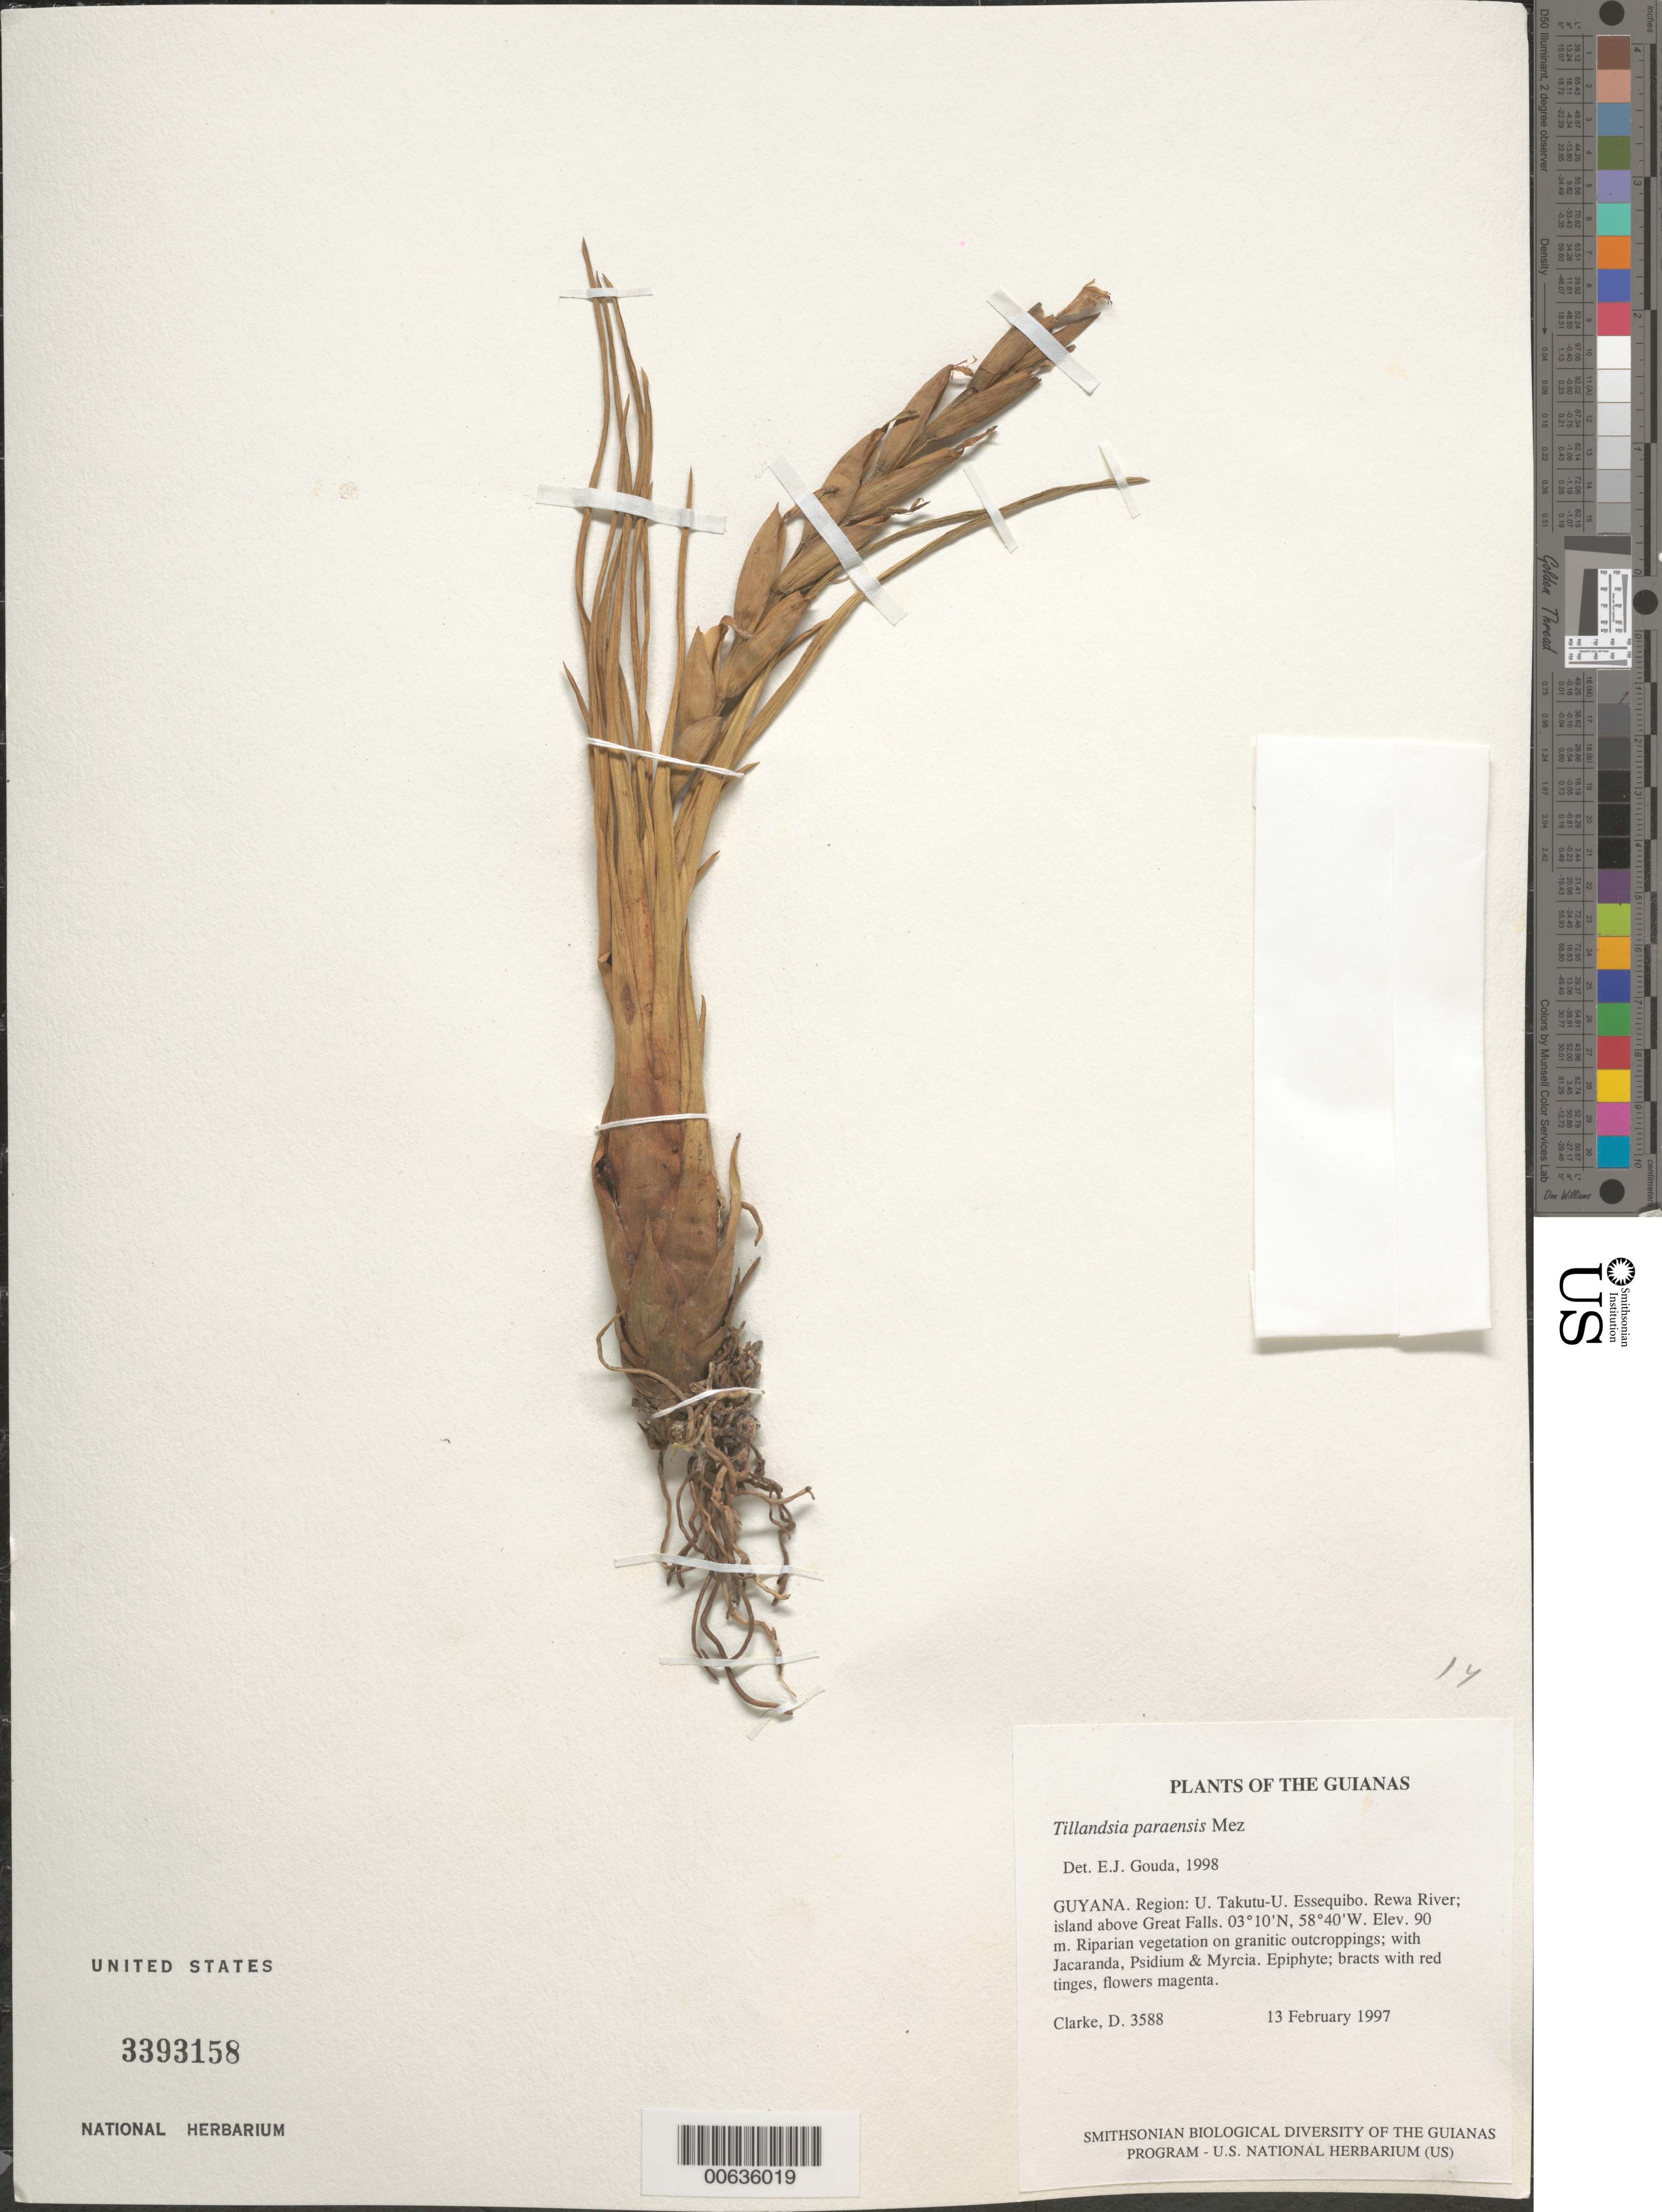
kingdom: Plantae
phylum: Tracheophyta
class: Liliopsida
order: Poales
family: Bromeliaceae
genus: Tillandsia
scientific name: Tillandsia paraensis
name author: Mez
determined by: Gouda, E. J.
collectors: H. D. Clarke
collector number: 3588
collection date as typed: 13 February 1997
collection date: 1997-02-13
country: Guyana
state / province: U. Takutu-U. Essequibo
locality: Rewa River; island above Great Falls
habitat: Riparian vegetation on granitic outcroppings; with Jacaranda, Psidium & Myrcia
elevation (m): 90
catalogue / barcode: US 3393158